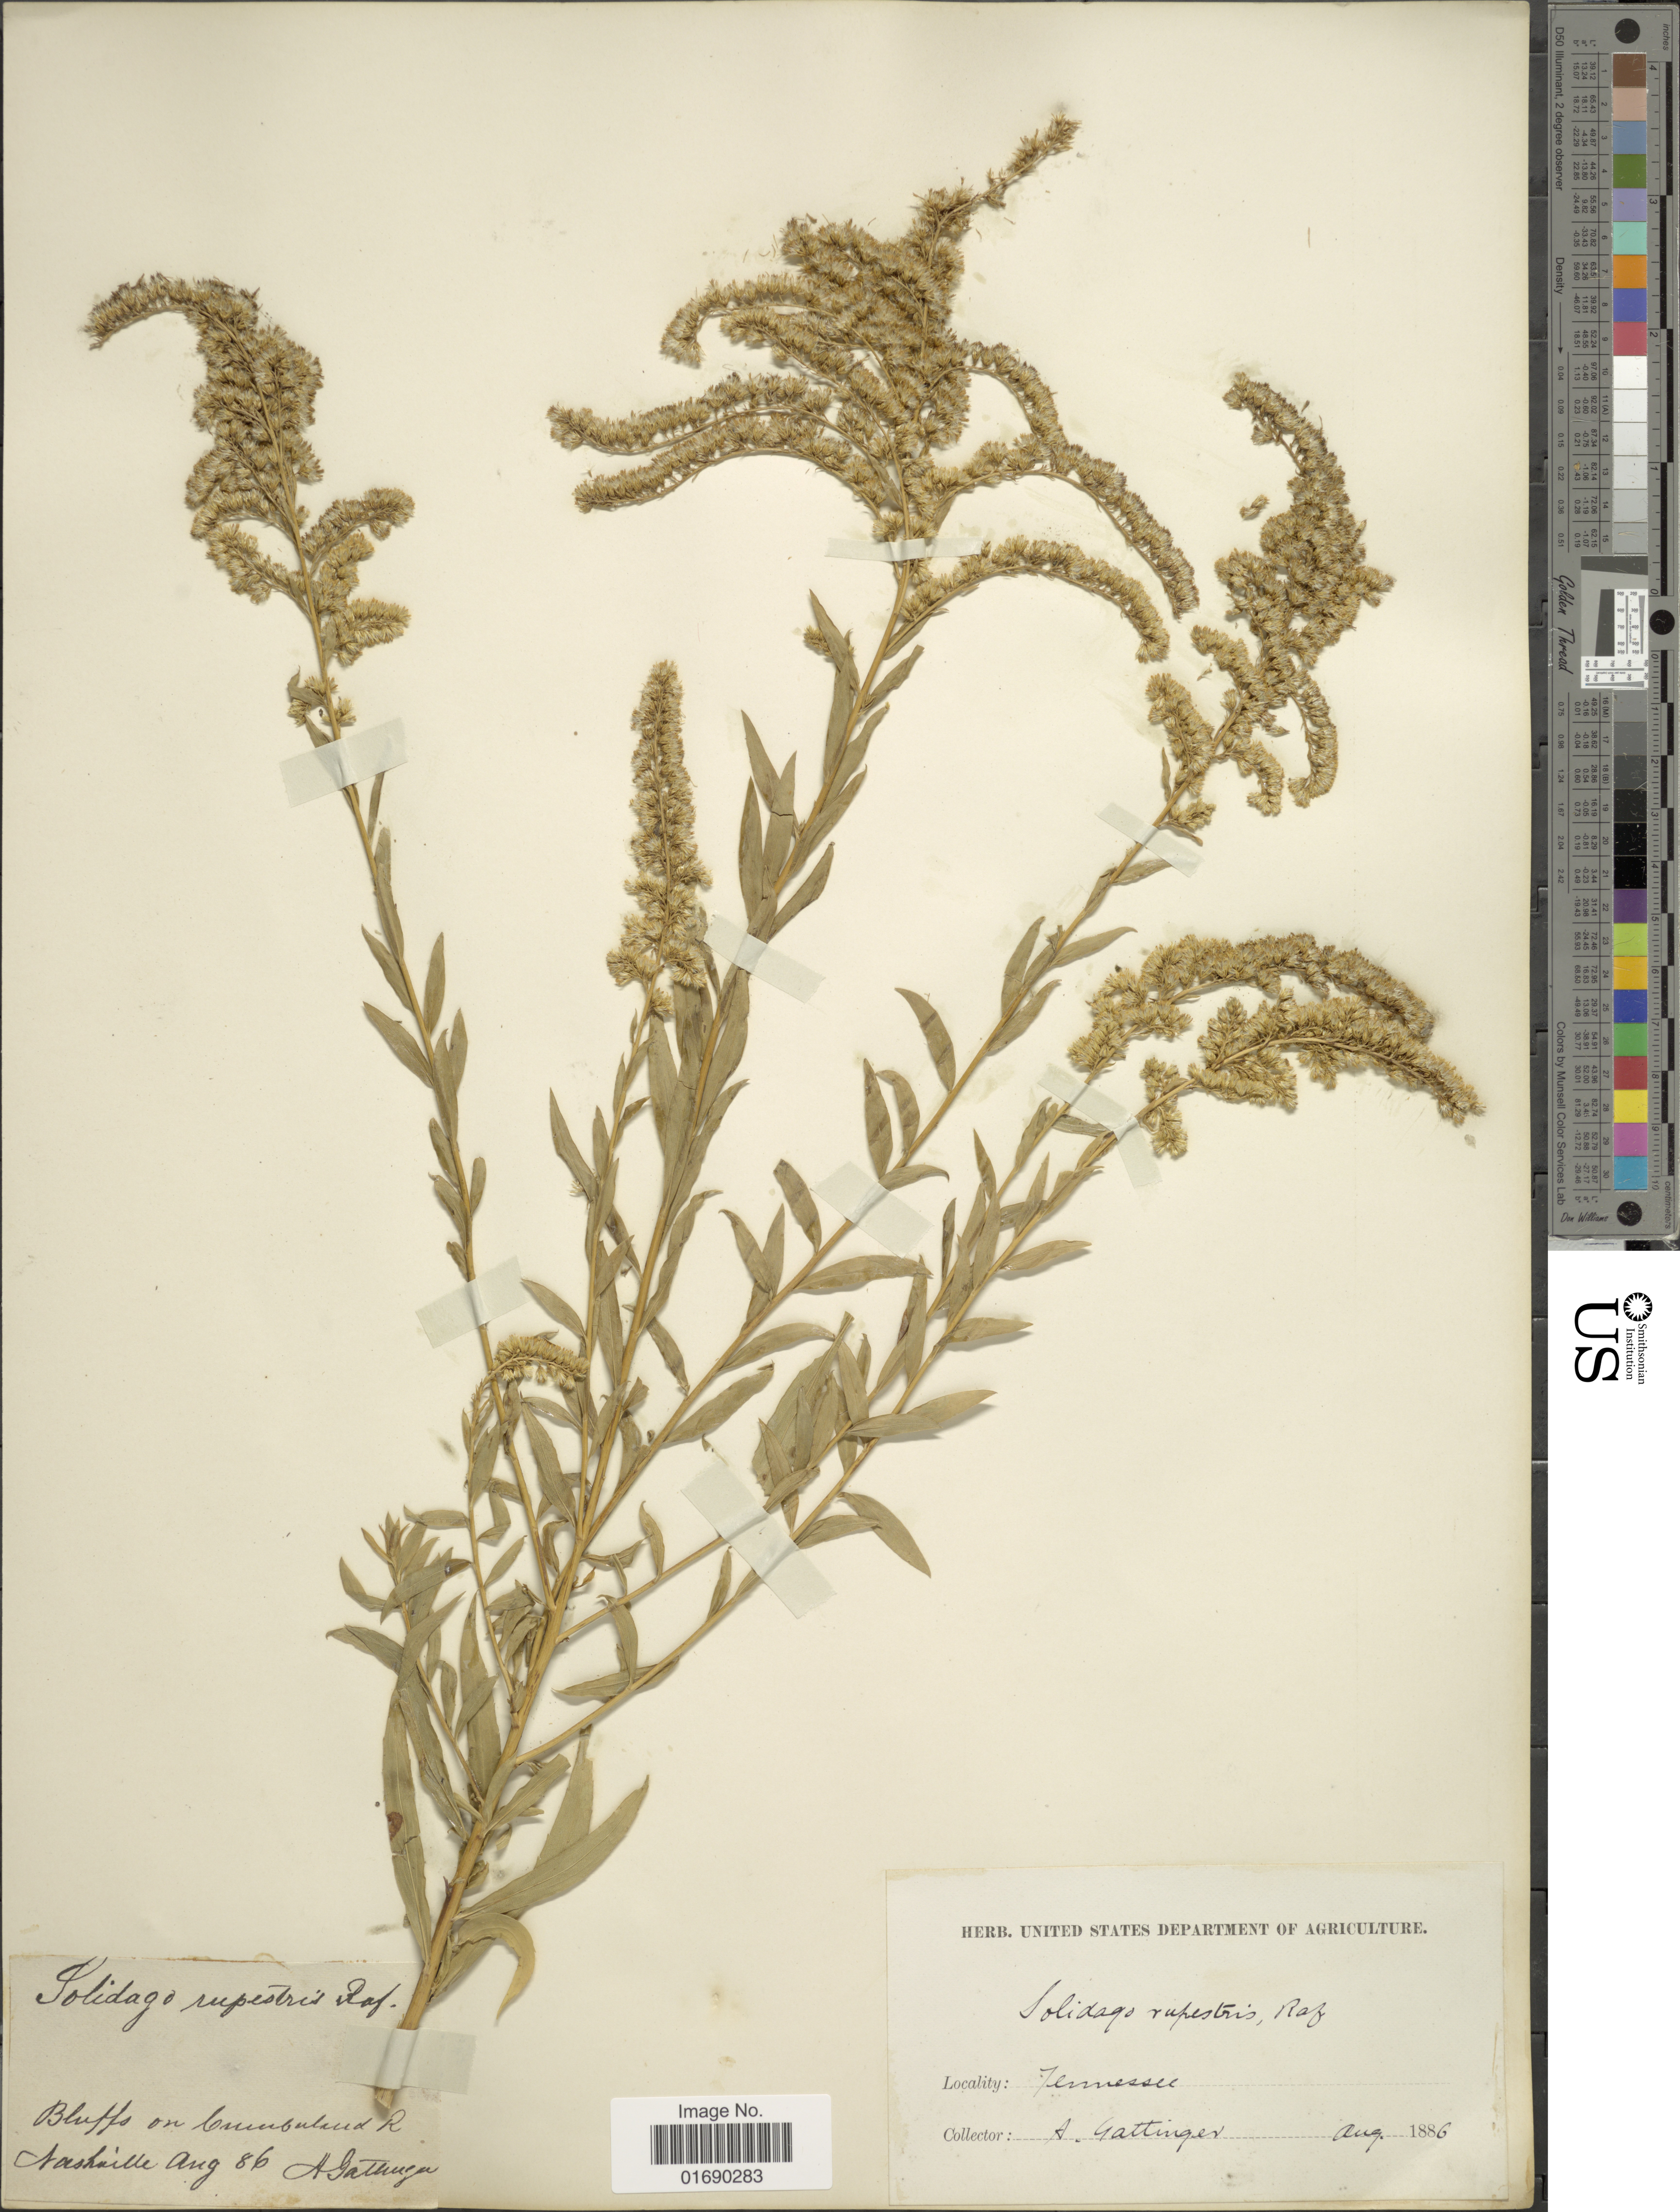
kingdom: Plantae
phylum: Tracheophyta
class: Magnoliopsida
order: Asterales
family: Asteraceae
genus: Solidago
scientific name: Solidago rupestris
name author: Raf.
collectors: A. Gattinger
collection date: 1886-08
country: United States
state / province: Tennessee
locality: Bluffs on Cumberland R Nashville